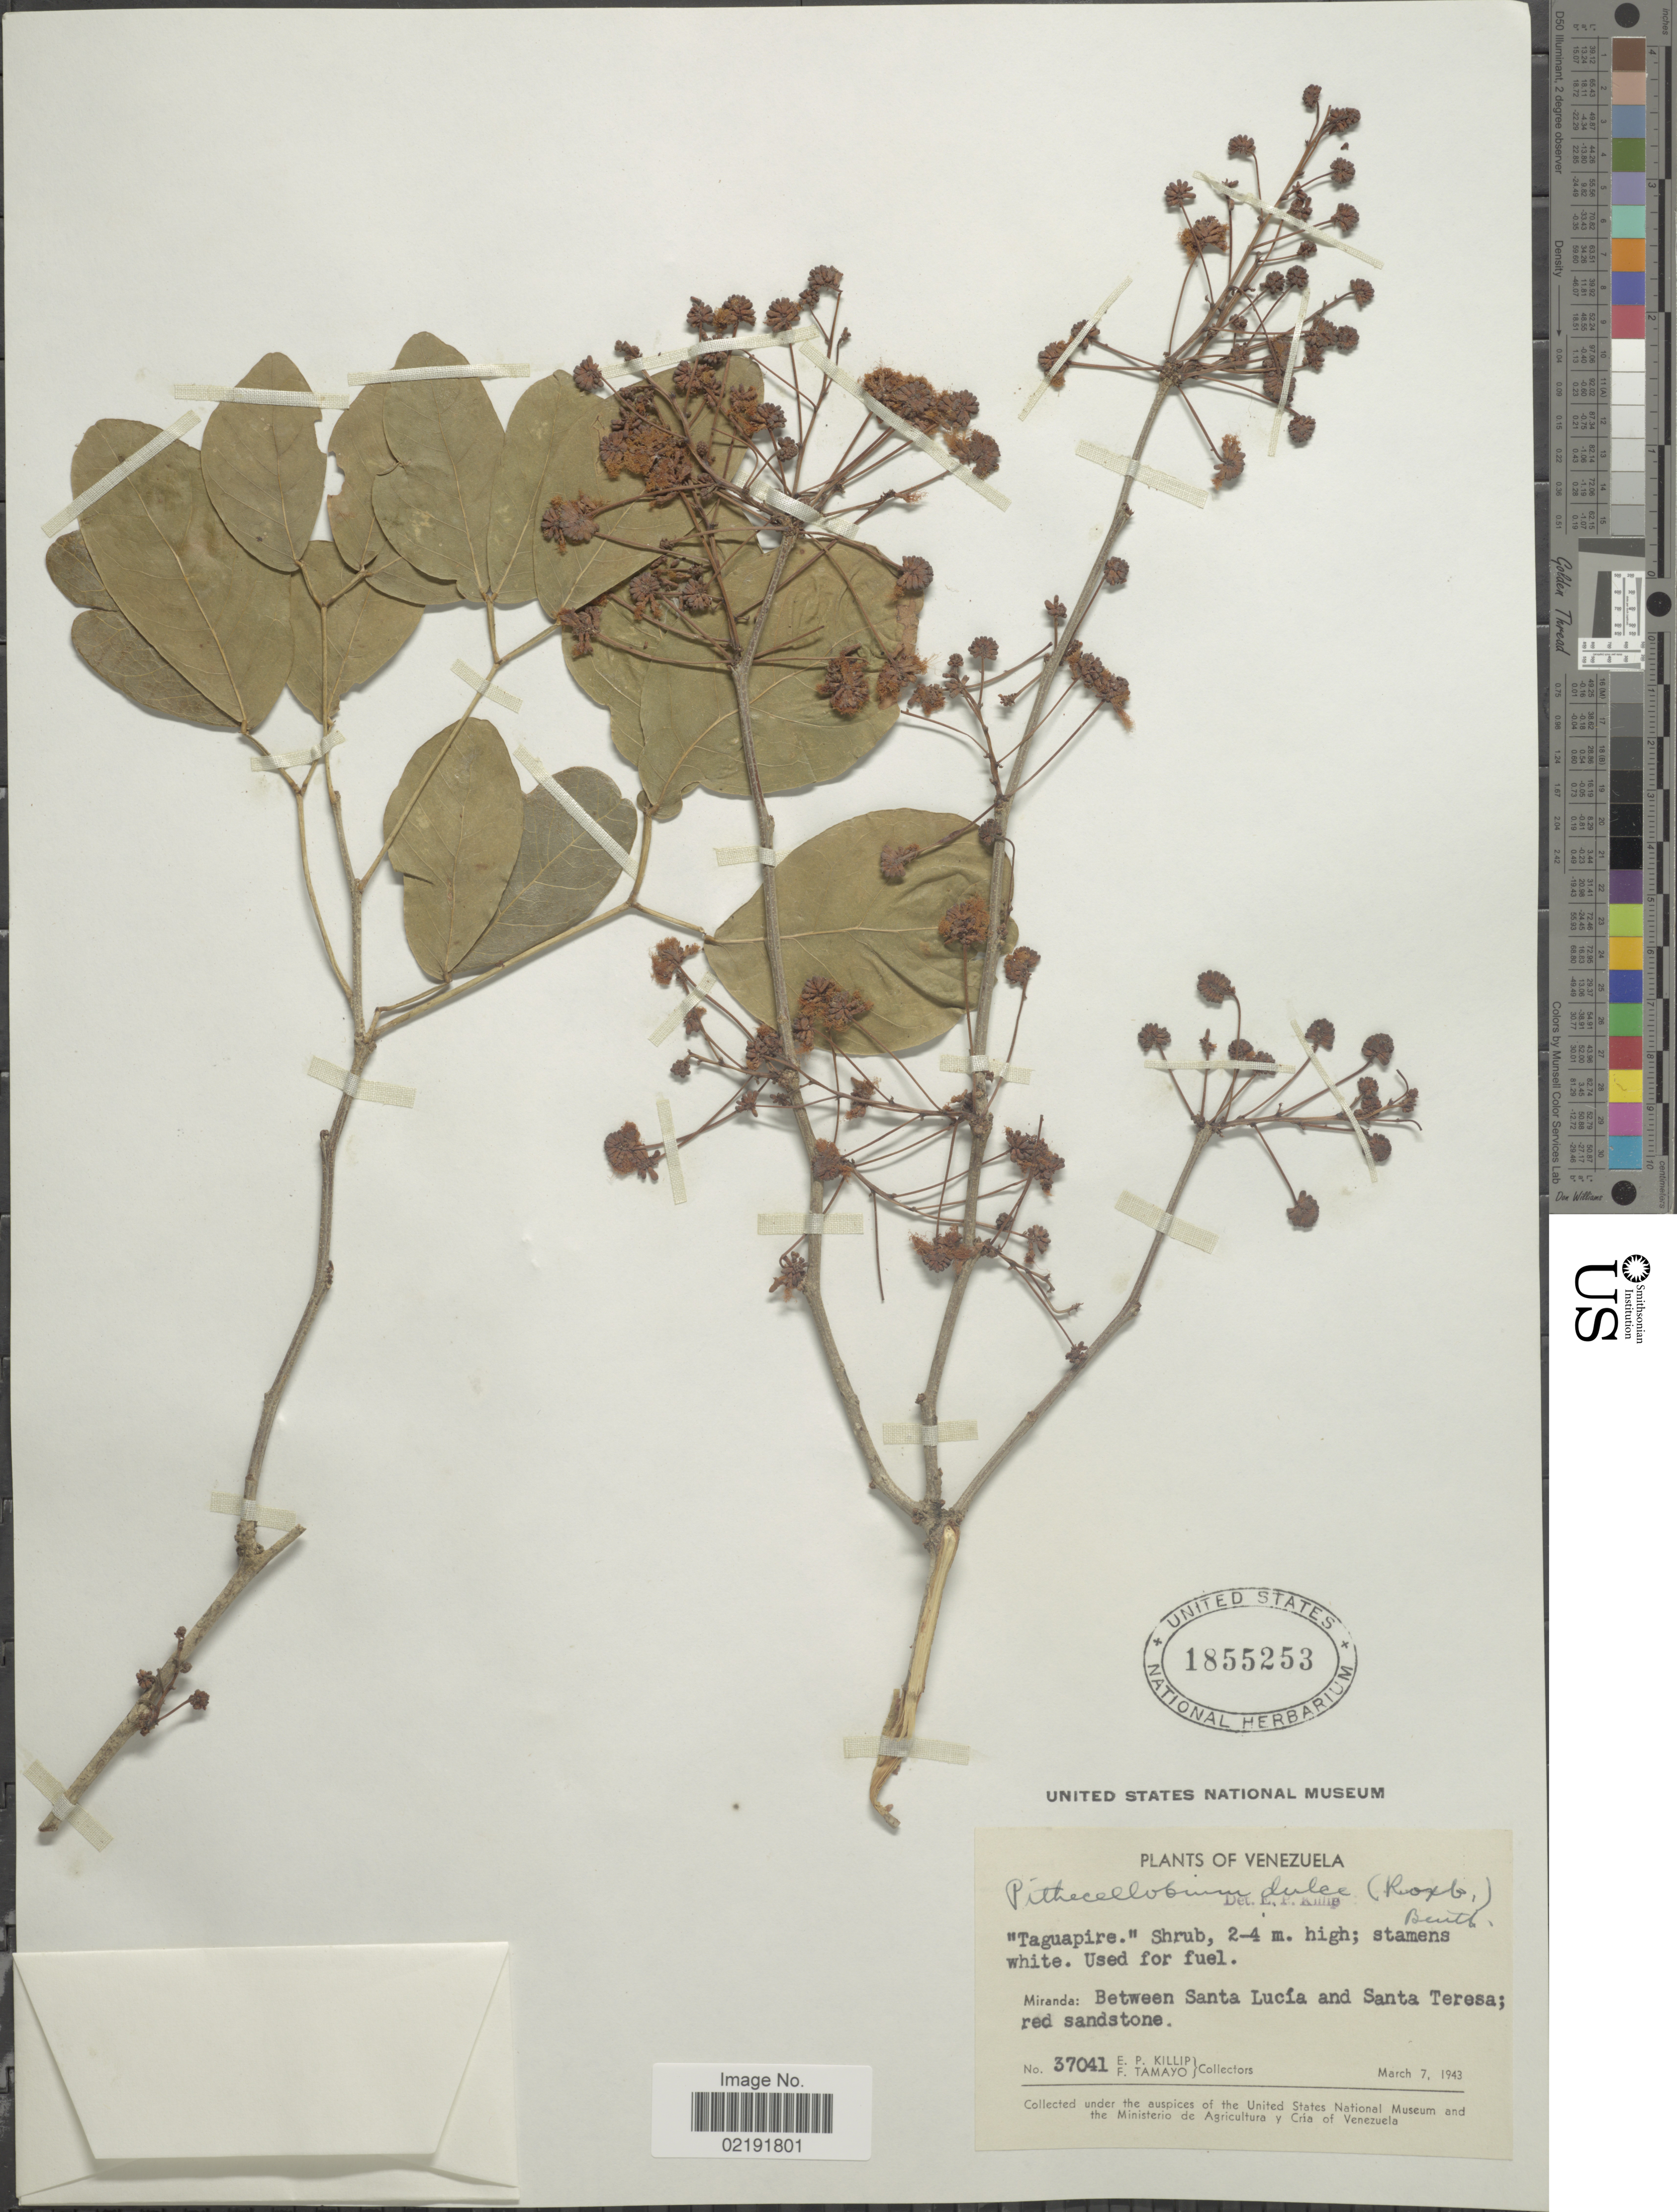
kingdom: Plantae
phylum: Tracheophyta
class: Magnoliopsida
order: Fabales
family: Fabaceae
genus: Pithecellobium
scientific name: Pithecellobium dulce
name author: (Roxb.) Benth.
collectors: E. P. Killip & F. Tamayo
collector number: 37041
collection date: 1943-03-07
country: Venezuela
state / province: Miranda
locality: Between Santa Lucía and Santa Teresa; red sandstone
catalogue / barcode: US 1855253